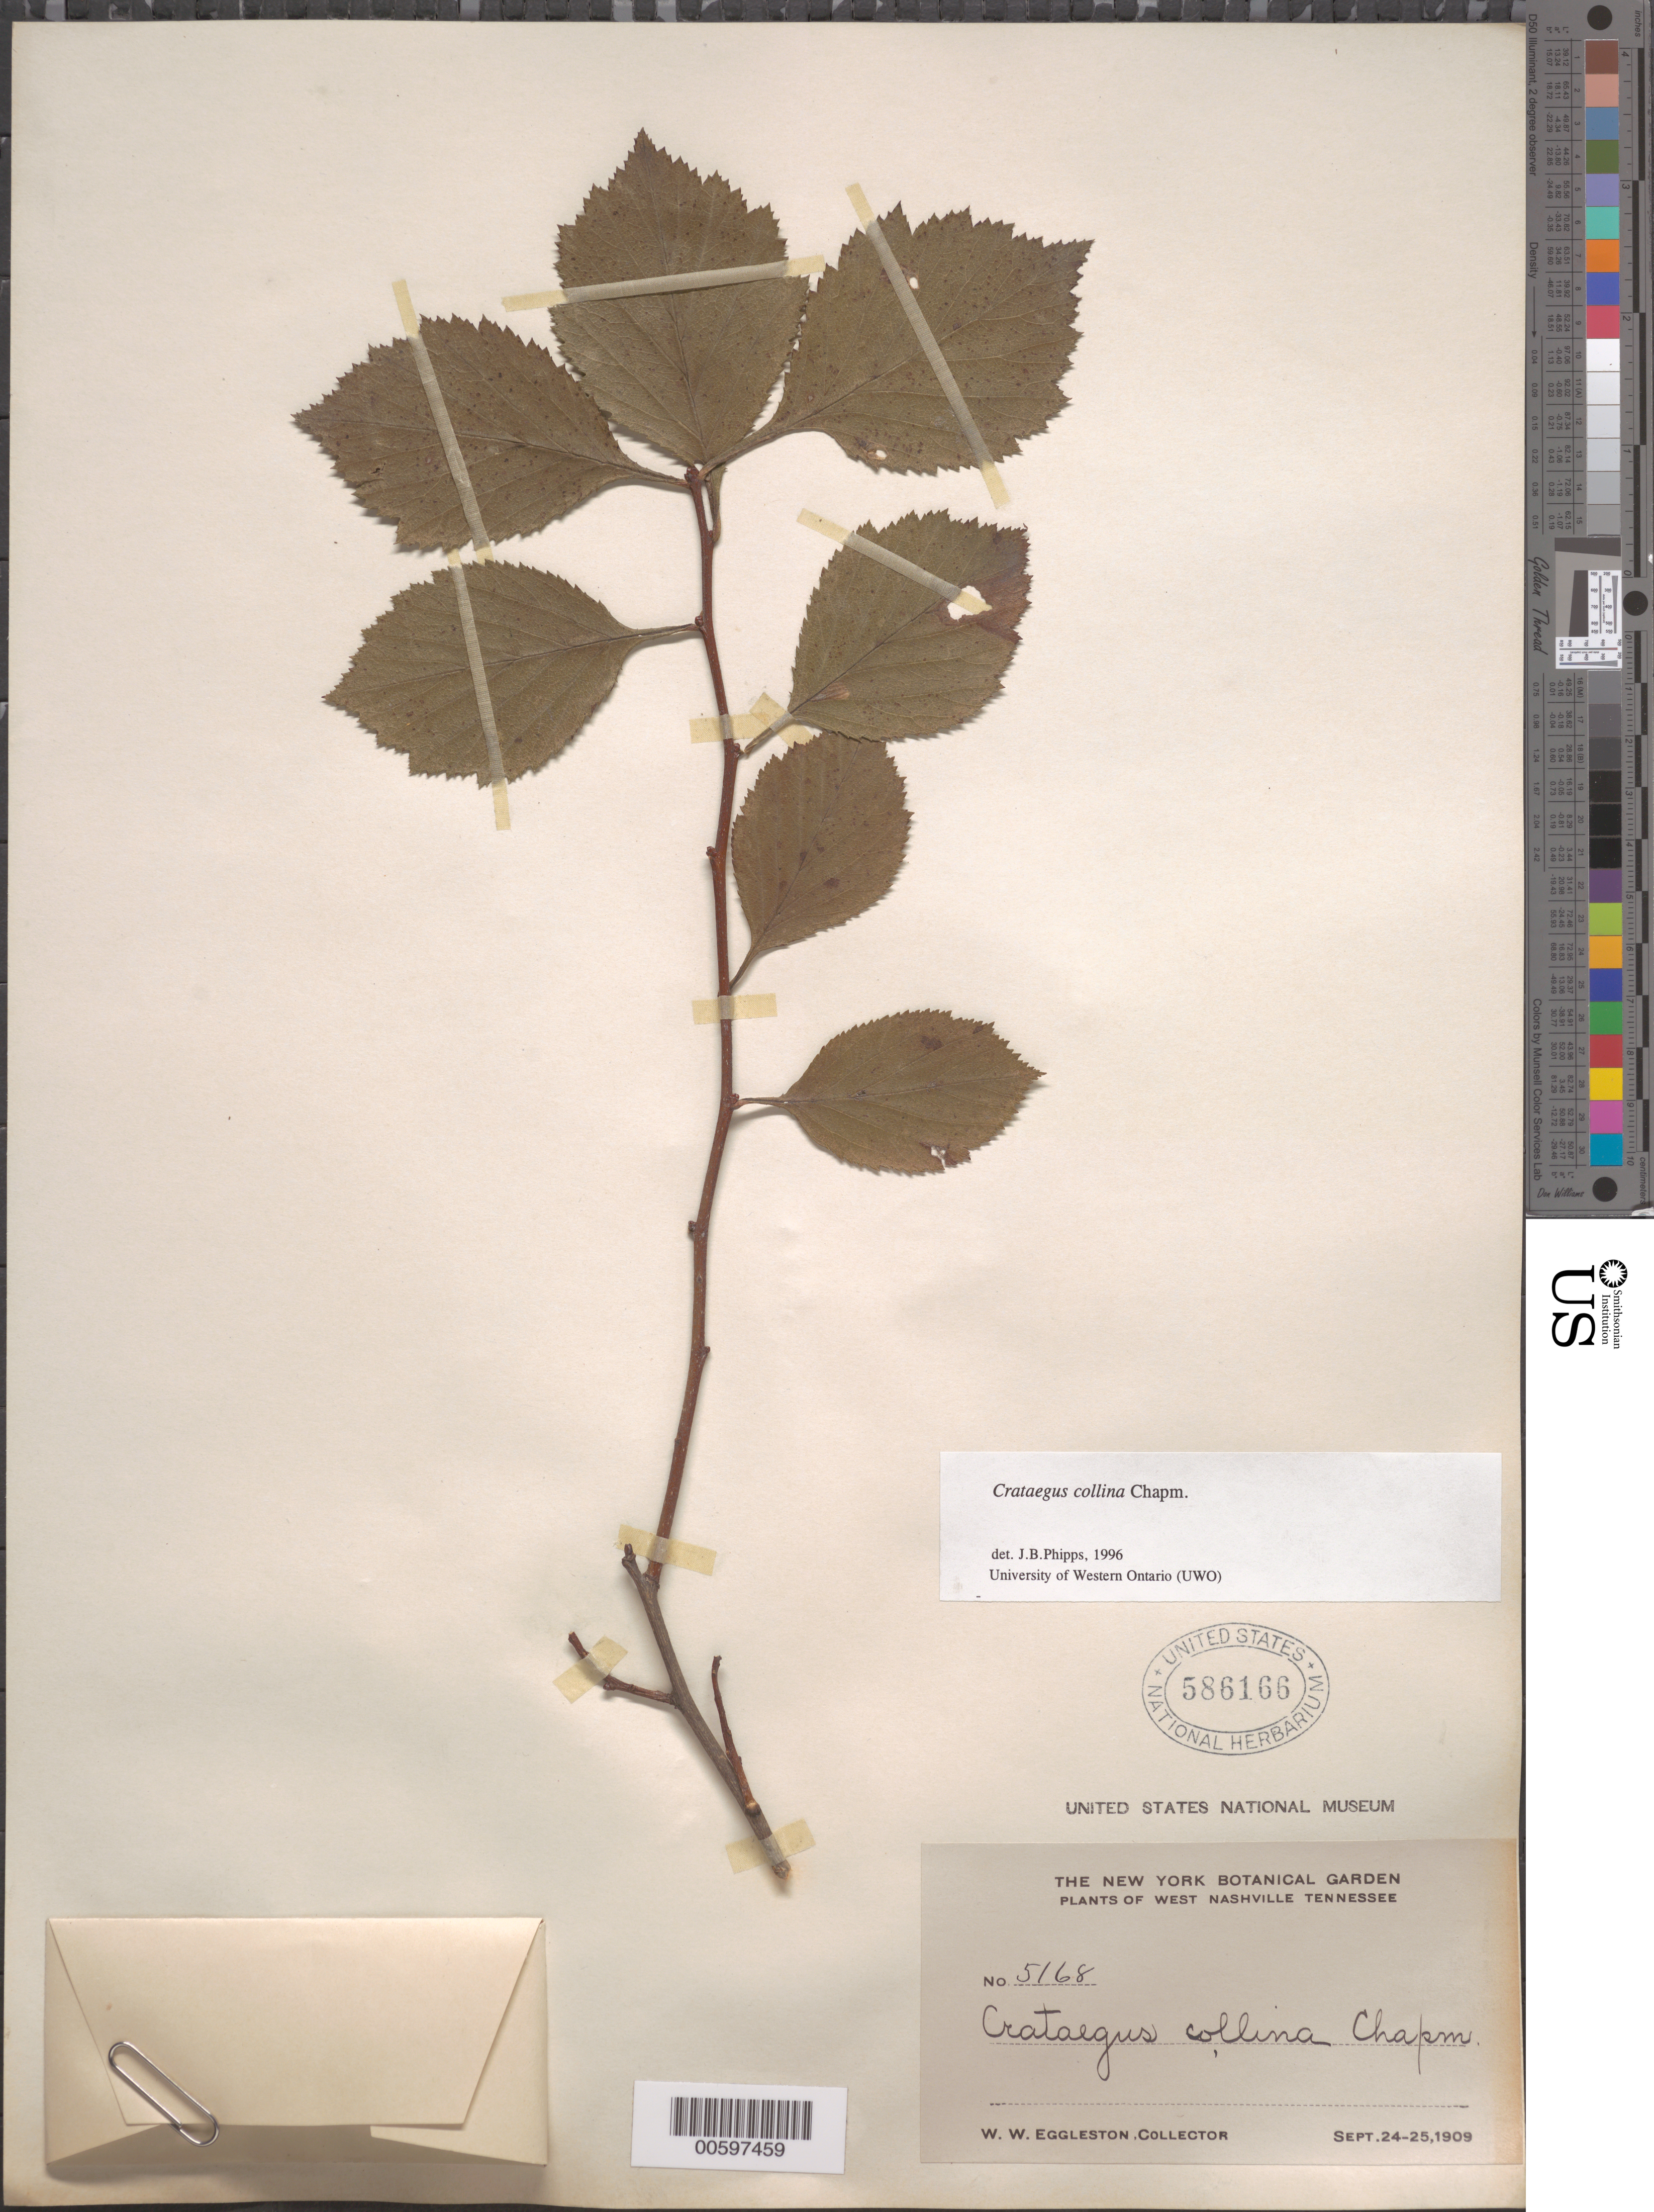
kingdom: Plantae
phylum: Tracheophyta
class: Magnoliopsida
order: Rosales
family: Rosaceae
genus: Crataegus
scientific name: Crataegus collina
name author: Chapm.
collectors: E. E. Eggleston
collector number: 5168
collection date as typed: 24 Sep 1909 to 25 Sep 1909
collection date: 1909-09-24/1909-09-25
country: United States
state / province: Tennessee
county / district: Davidson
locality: West Nashville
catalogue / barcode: US 586166